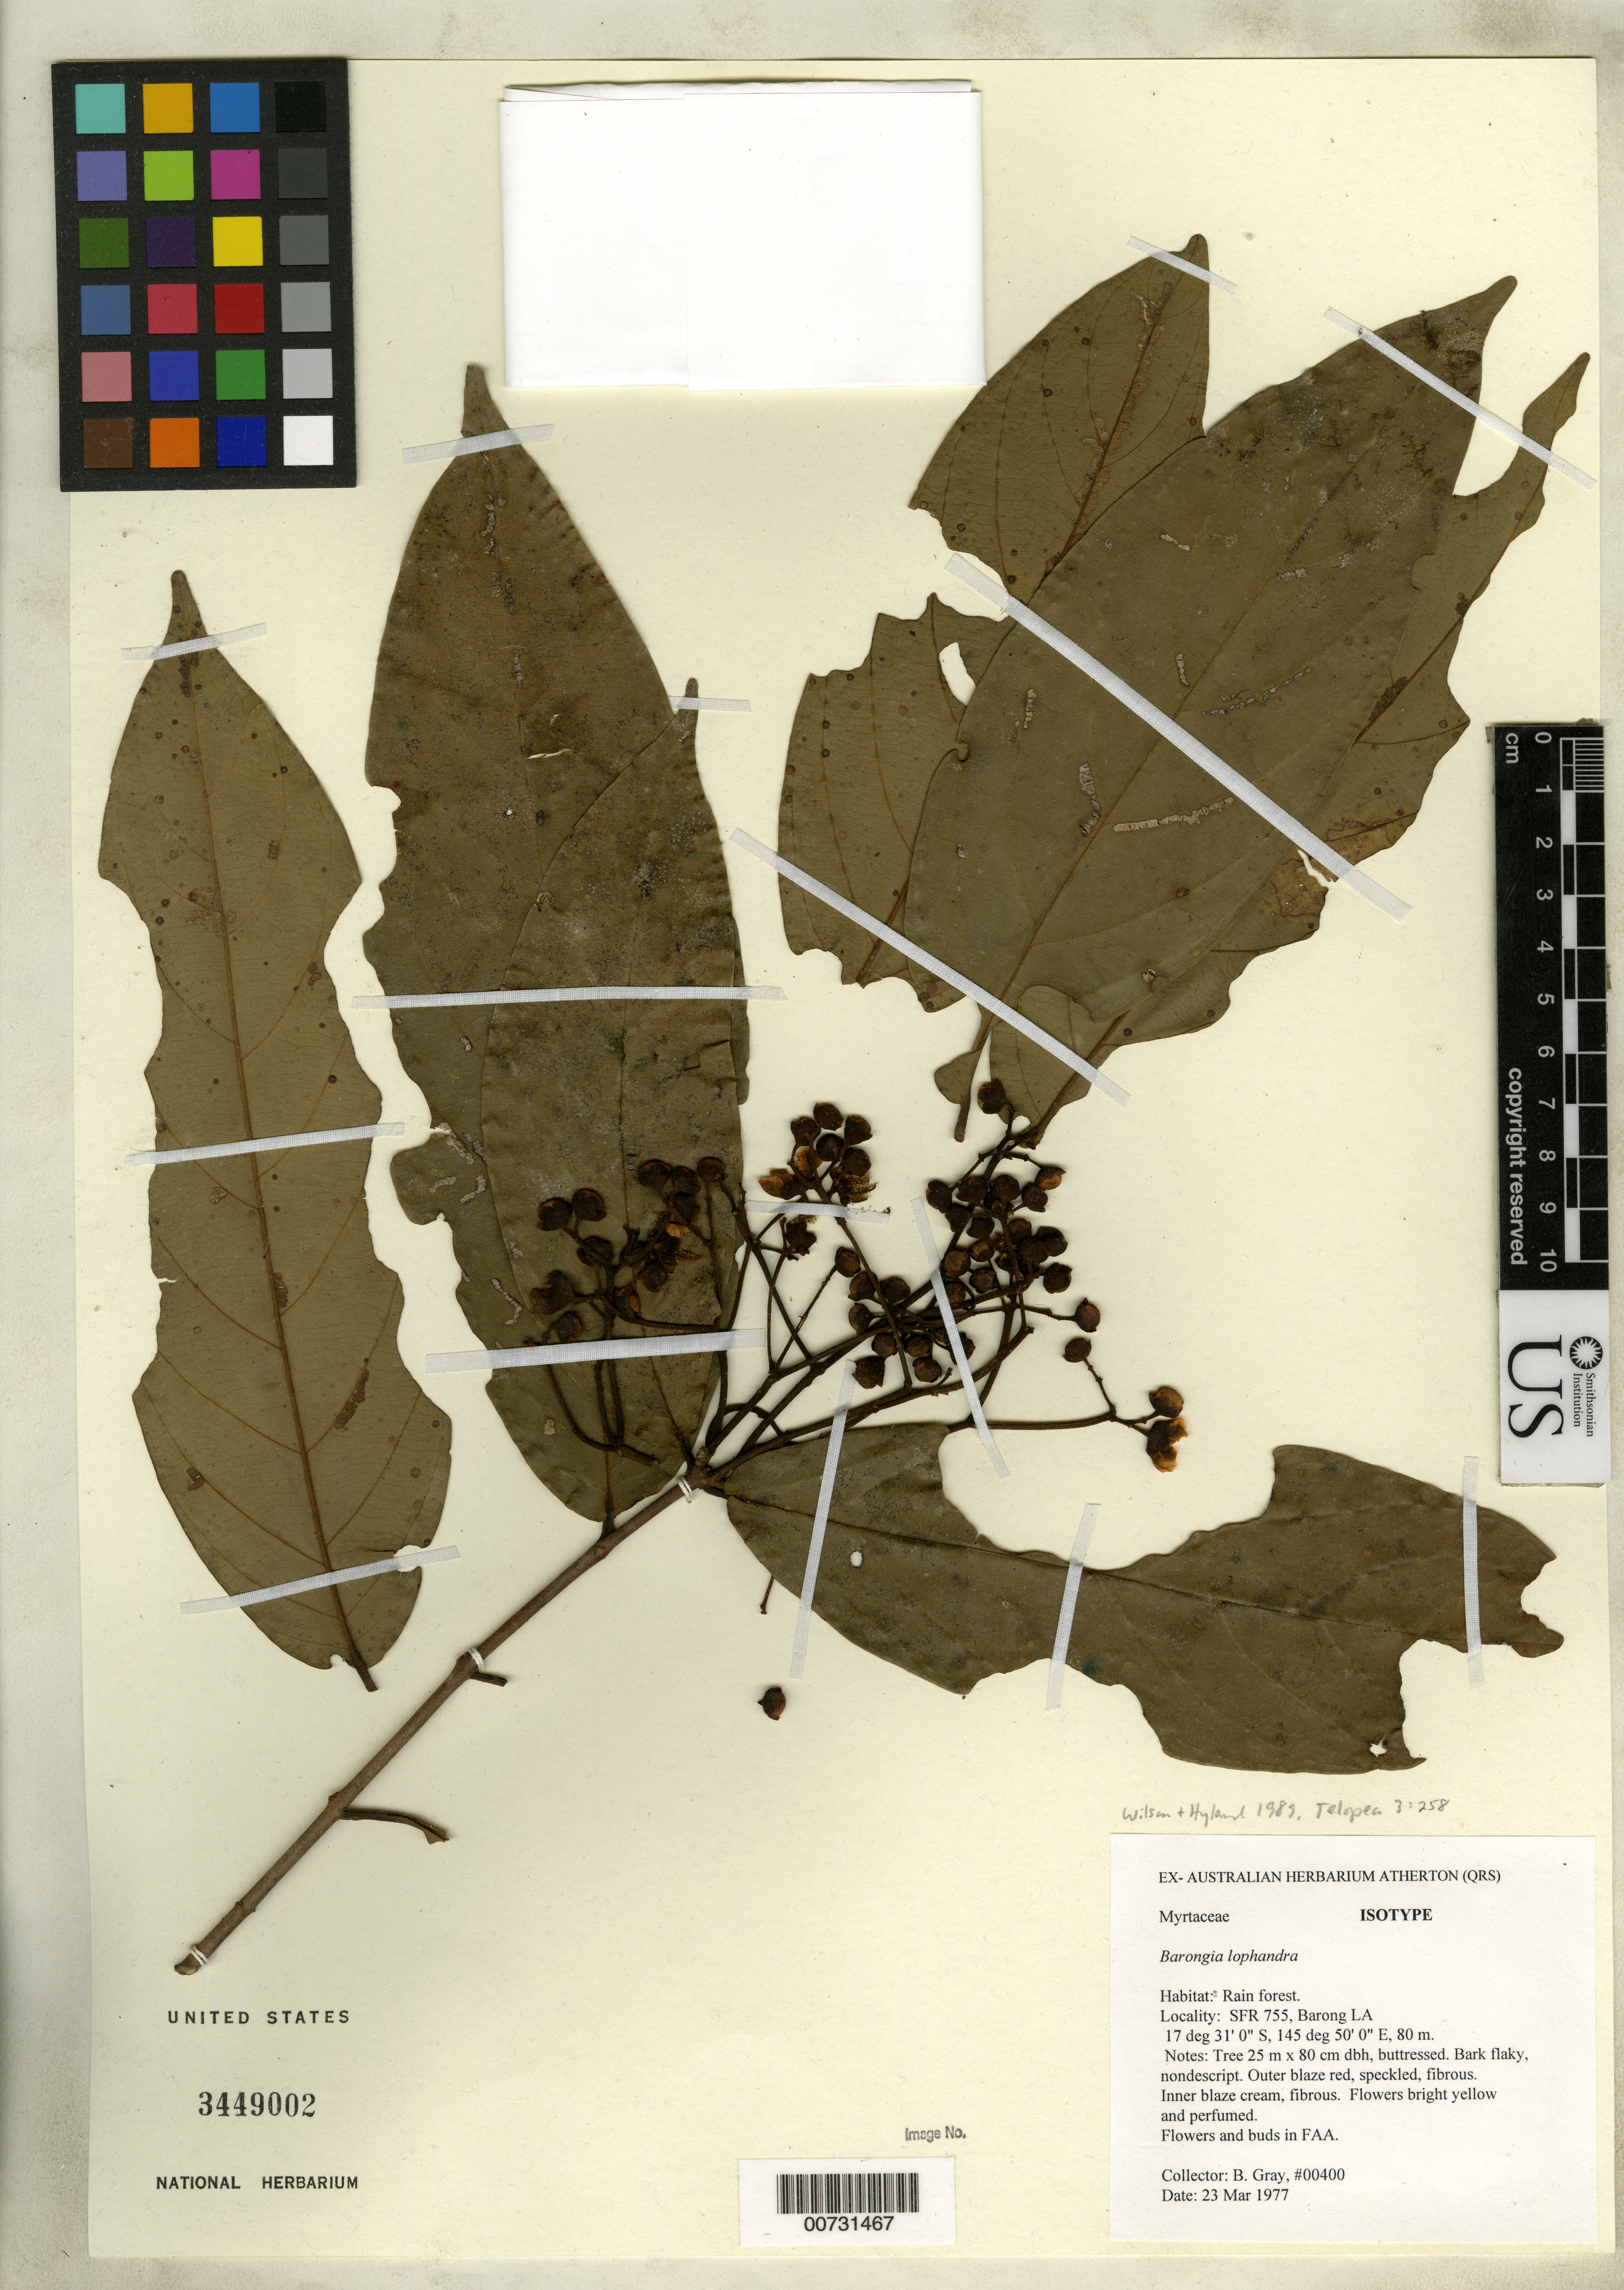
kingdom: Plantae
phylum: Tracheophyta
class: Magnoliopsida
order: Myrtales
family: Myrtaceae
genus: Barongia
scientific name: Barongia lophandra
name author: P.G. Wilson & B. Hyland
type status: Isotype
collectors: B. Gray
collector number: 400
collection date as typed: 23 Mar 1977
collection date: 1977-03-23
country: Australia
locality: SFR 755, Barong LA.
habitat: Rain forest.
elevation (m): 80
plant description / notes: Holotype at QRS.; Collection number "00400" on label.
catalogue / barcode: US 3449002